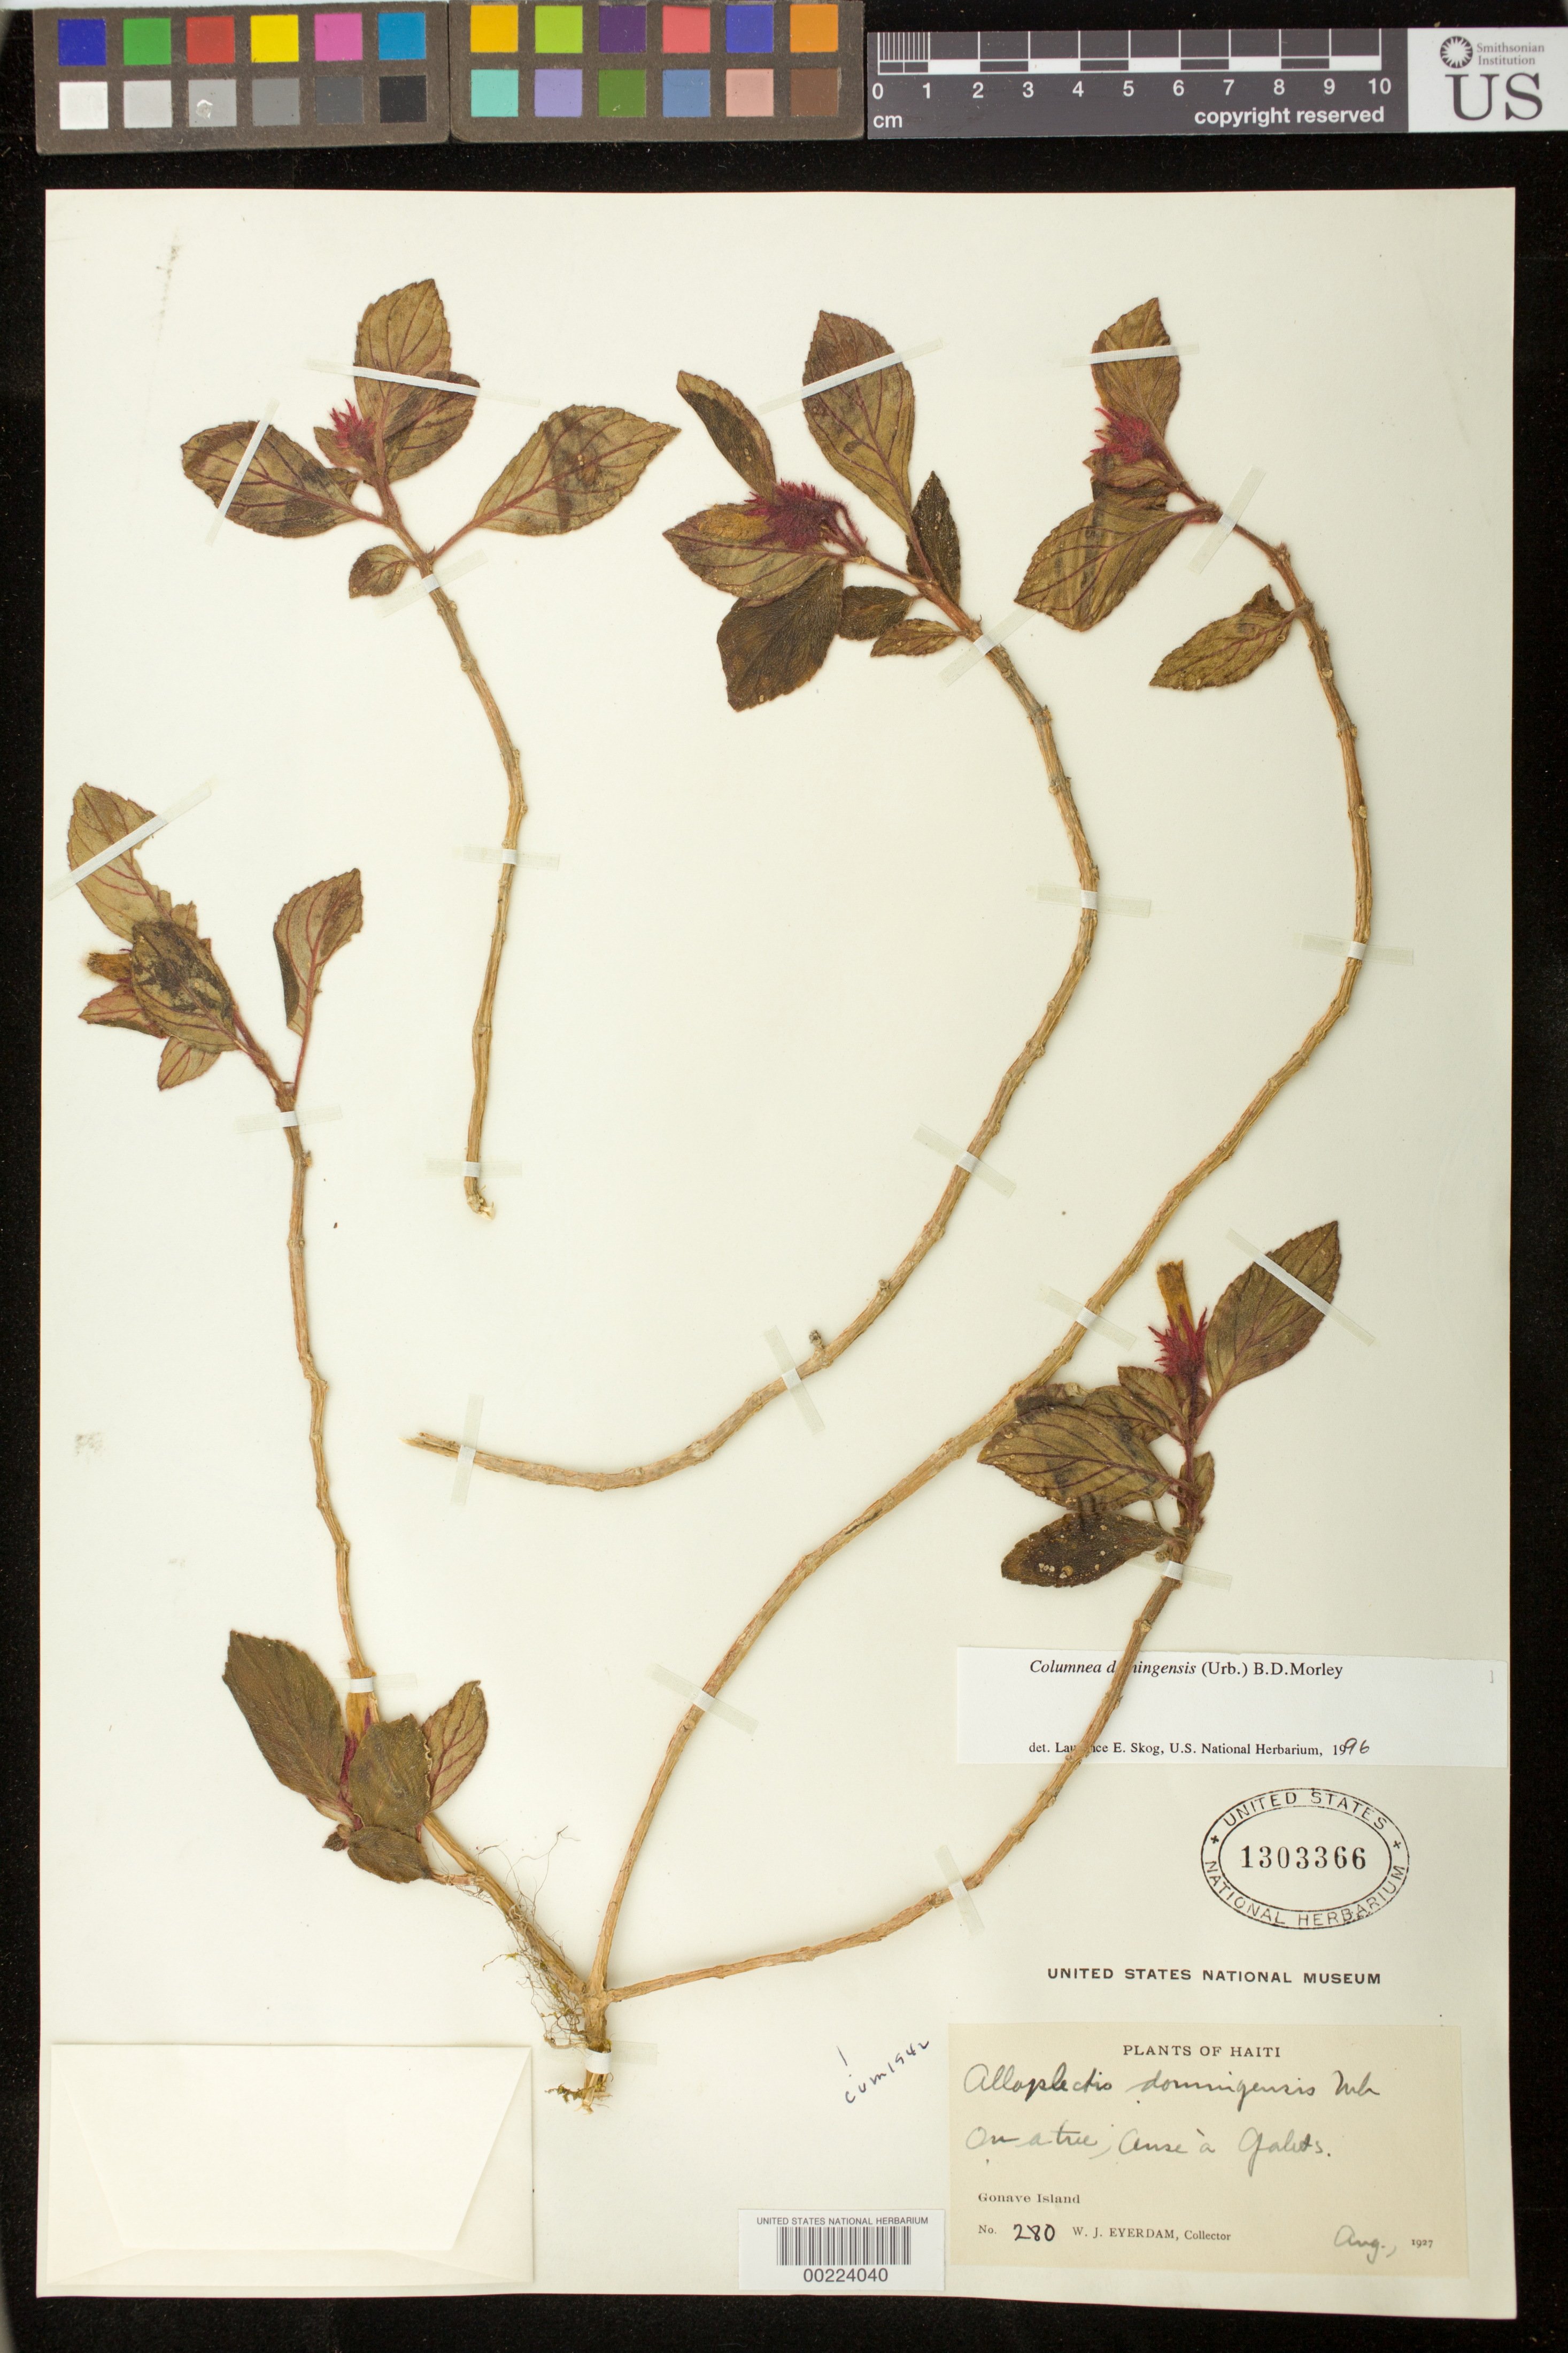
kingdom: Plantae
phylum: Tracheophyta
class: Magnoliopsida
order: Lamiales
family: Gesneriaceae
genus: Columnea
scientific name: Columnea domingensis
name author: (Urb.) B.D. Morley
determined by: Skog, Laurence E.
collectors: W. J. Eyerdam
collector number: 280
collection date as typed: Aug 1927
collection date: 1927-08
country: Haiti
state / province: Gonave Island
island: Hispaniola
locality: Anse à Galets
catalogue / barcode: US 1303366